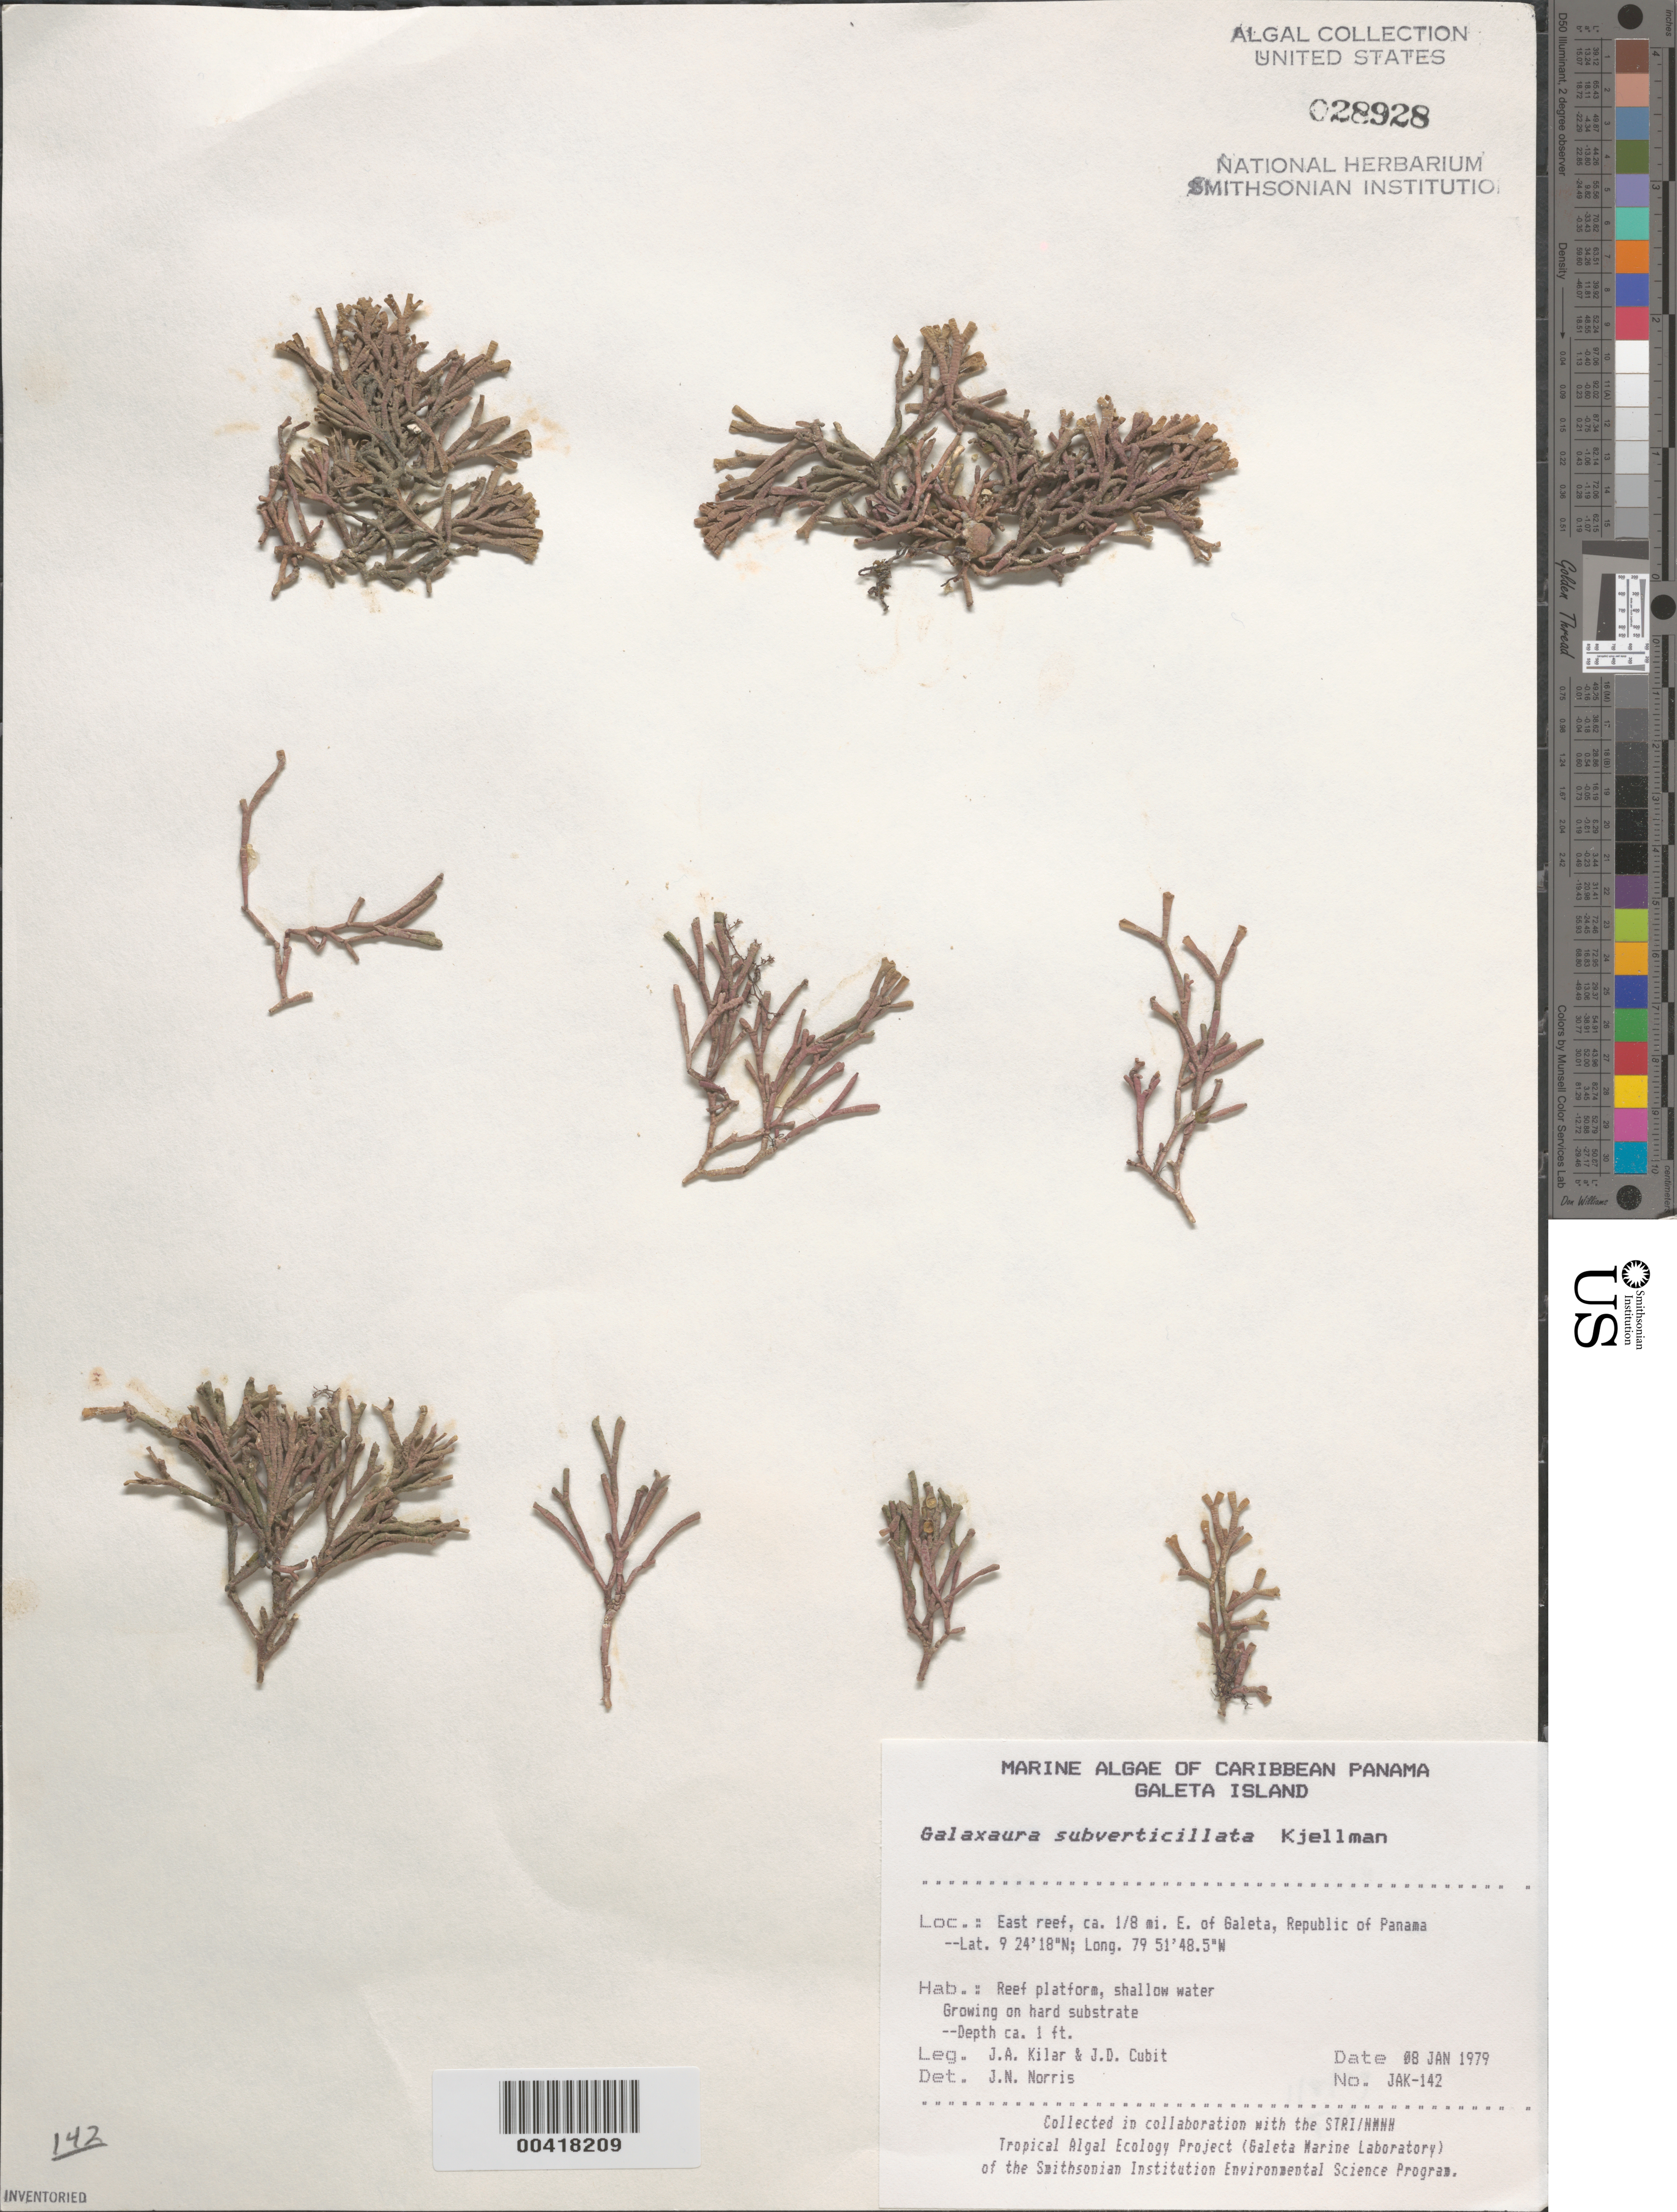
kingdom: Plantae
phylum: Rhodophyta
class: Florideophyceae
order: Nemaliales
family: Galaxauraceae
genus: Galaxaura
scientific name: Galaxaura rugosa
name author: (Ellis & Sol.) J.V.Lamouroux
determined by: Algae name updating Project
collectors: J. A. Kilar & J. Cubit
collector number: JAK-142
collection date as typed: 08 Jan 1979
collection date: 1979-01-08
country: Panama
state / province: Colón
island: Galeta Island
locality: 1/8th mile east of Galeta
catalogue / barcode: US 28928